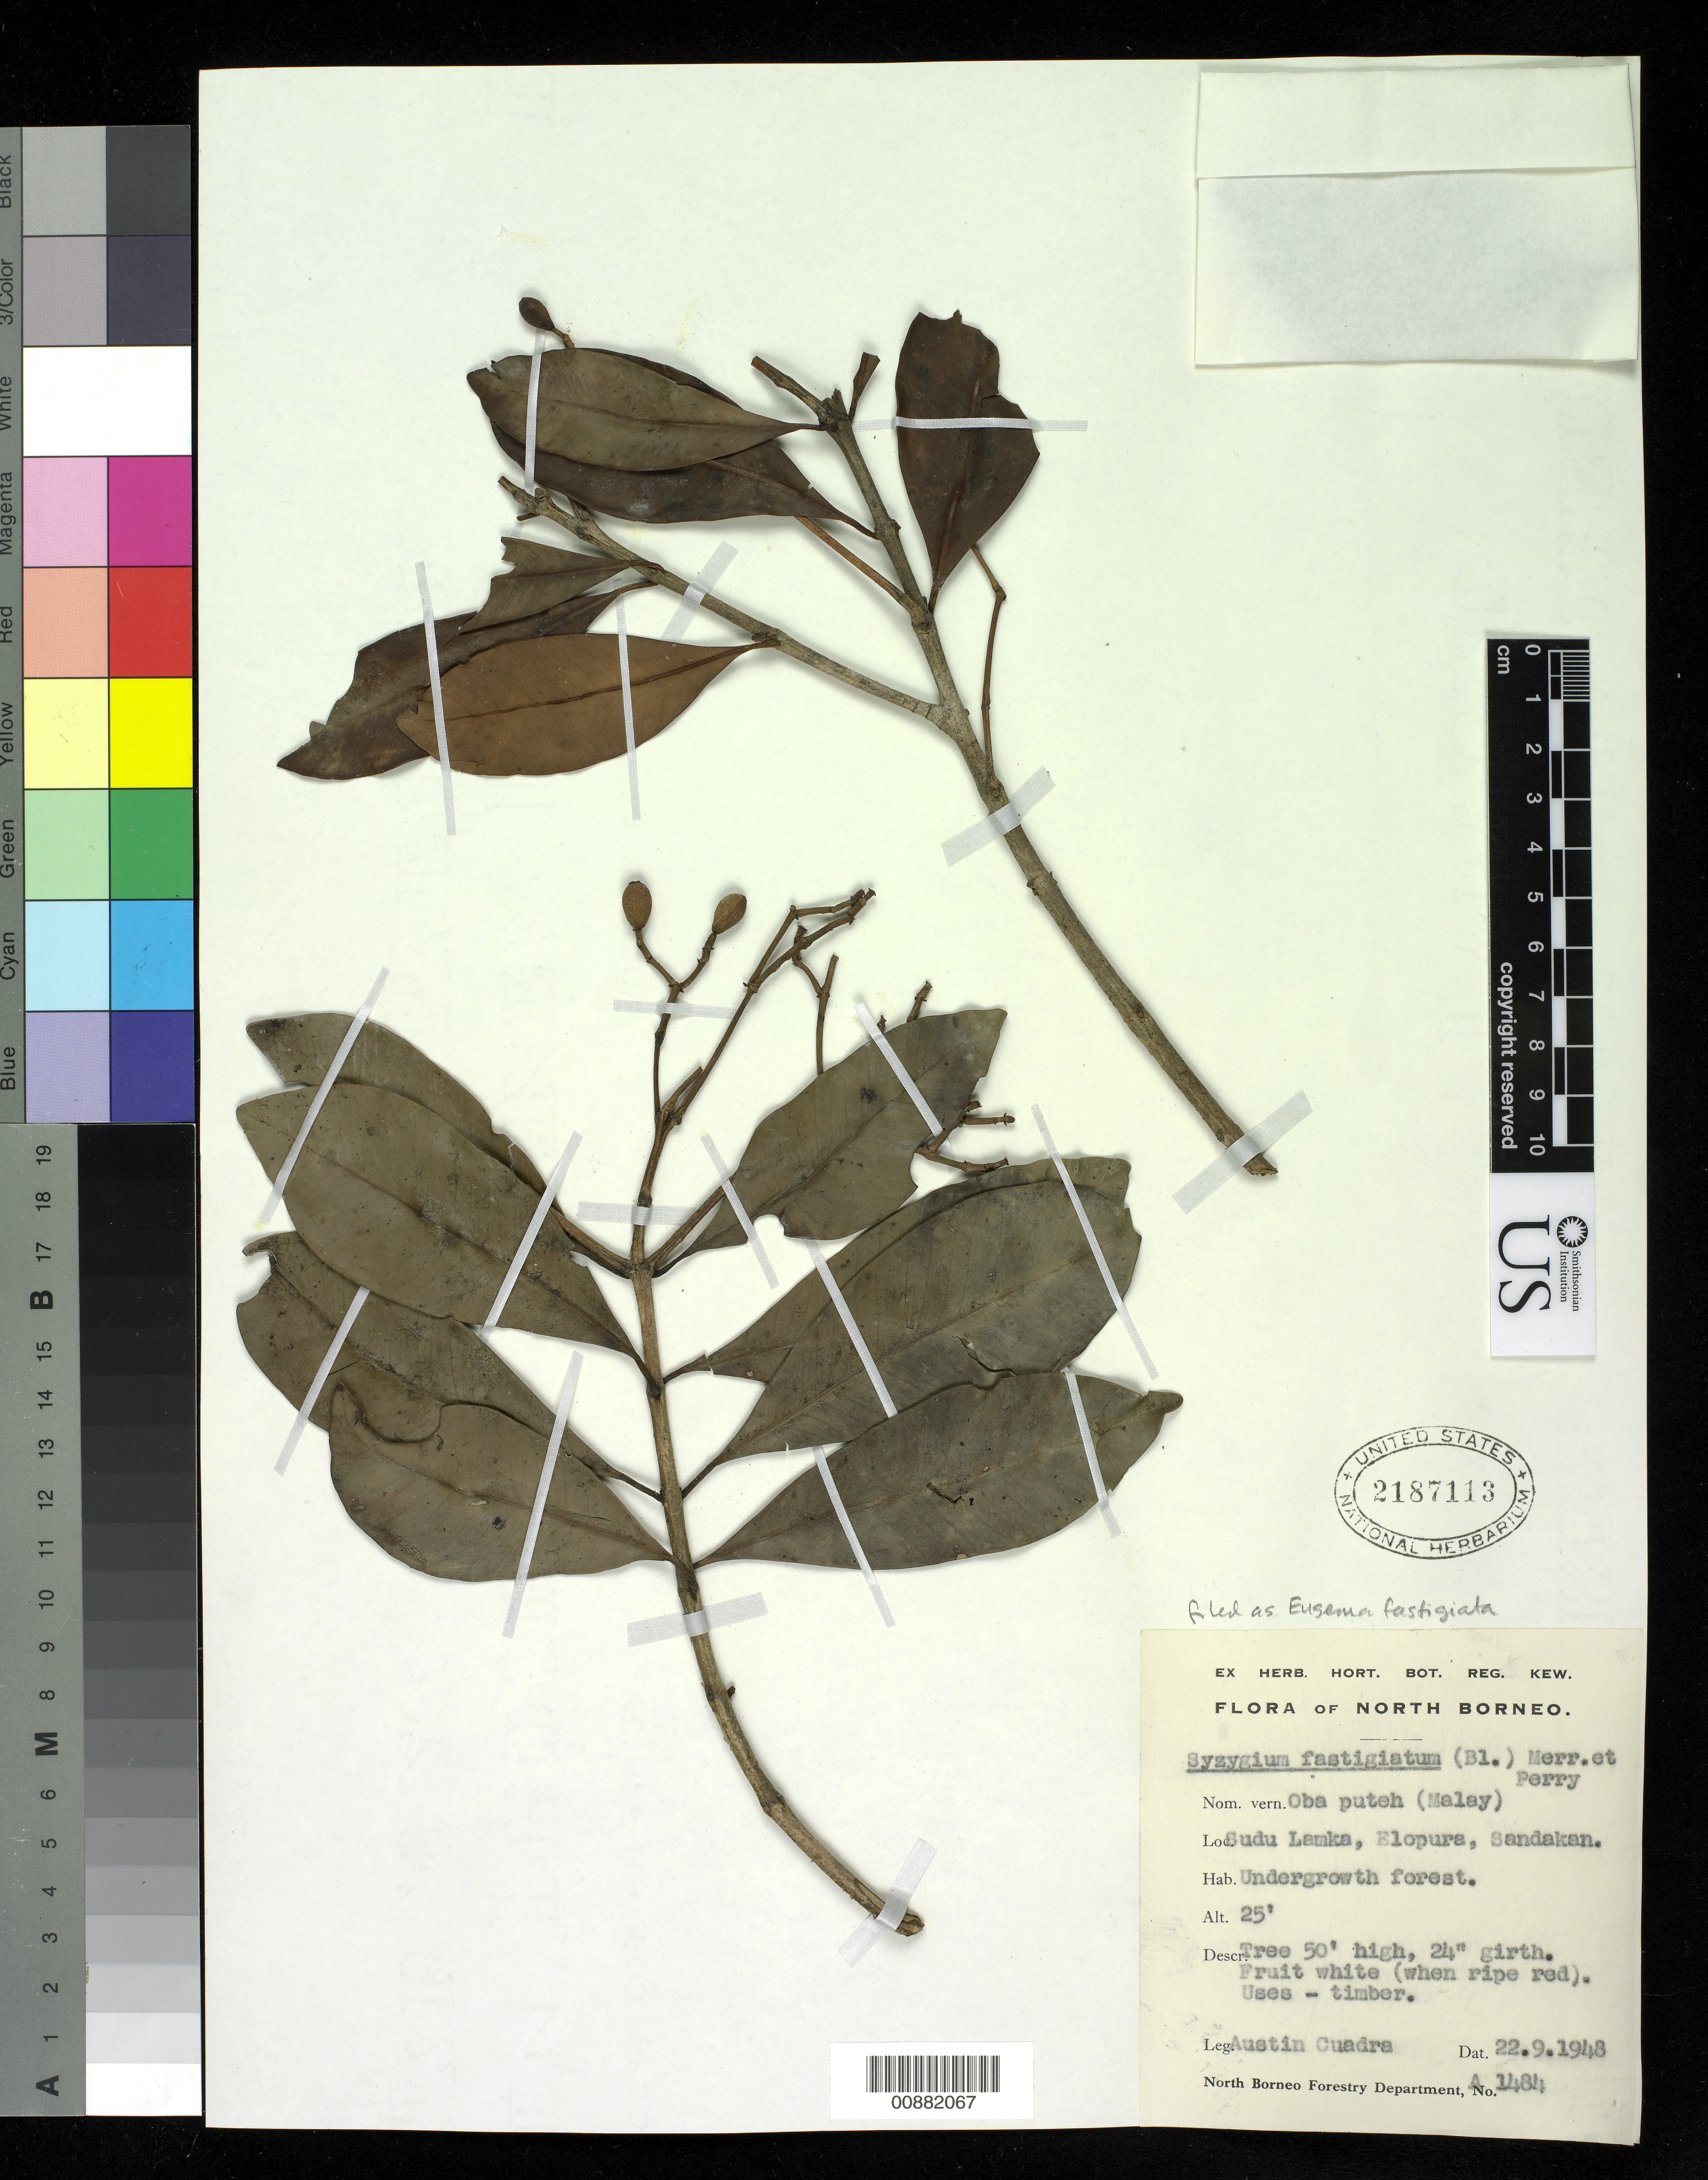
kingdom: Plantae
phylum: Tracheophyta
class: Magnoliopsida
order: Myrtales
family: Myrtaceae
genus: Syzygium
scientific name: Syzygium fastigiatum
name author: (Blume) Merr. & L.M. Perry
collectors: A. Cuadra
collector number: A 1484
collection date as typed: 22 Sep 1948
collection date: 1948-09-22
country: Malaysia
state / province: Sabah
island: Borneo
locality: North borneo, Sudu Lamka, Elopura, Sandakan.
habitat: undergrowth forest.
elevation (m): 25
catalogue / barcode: US 2187113